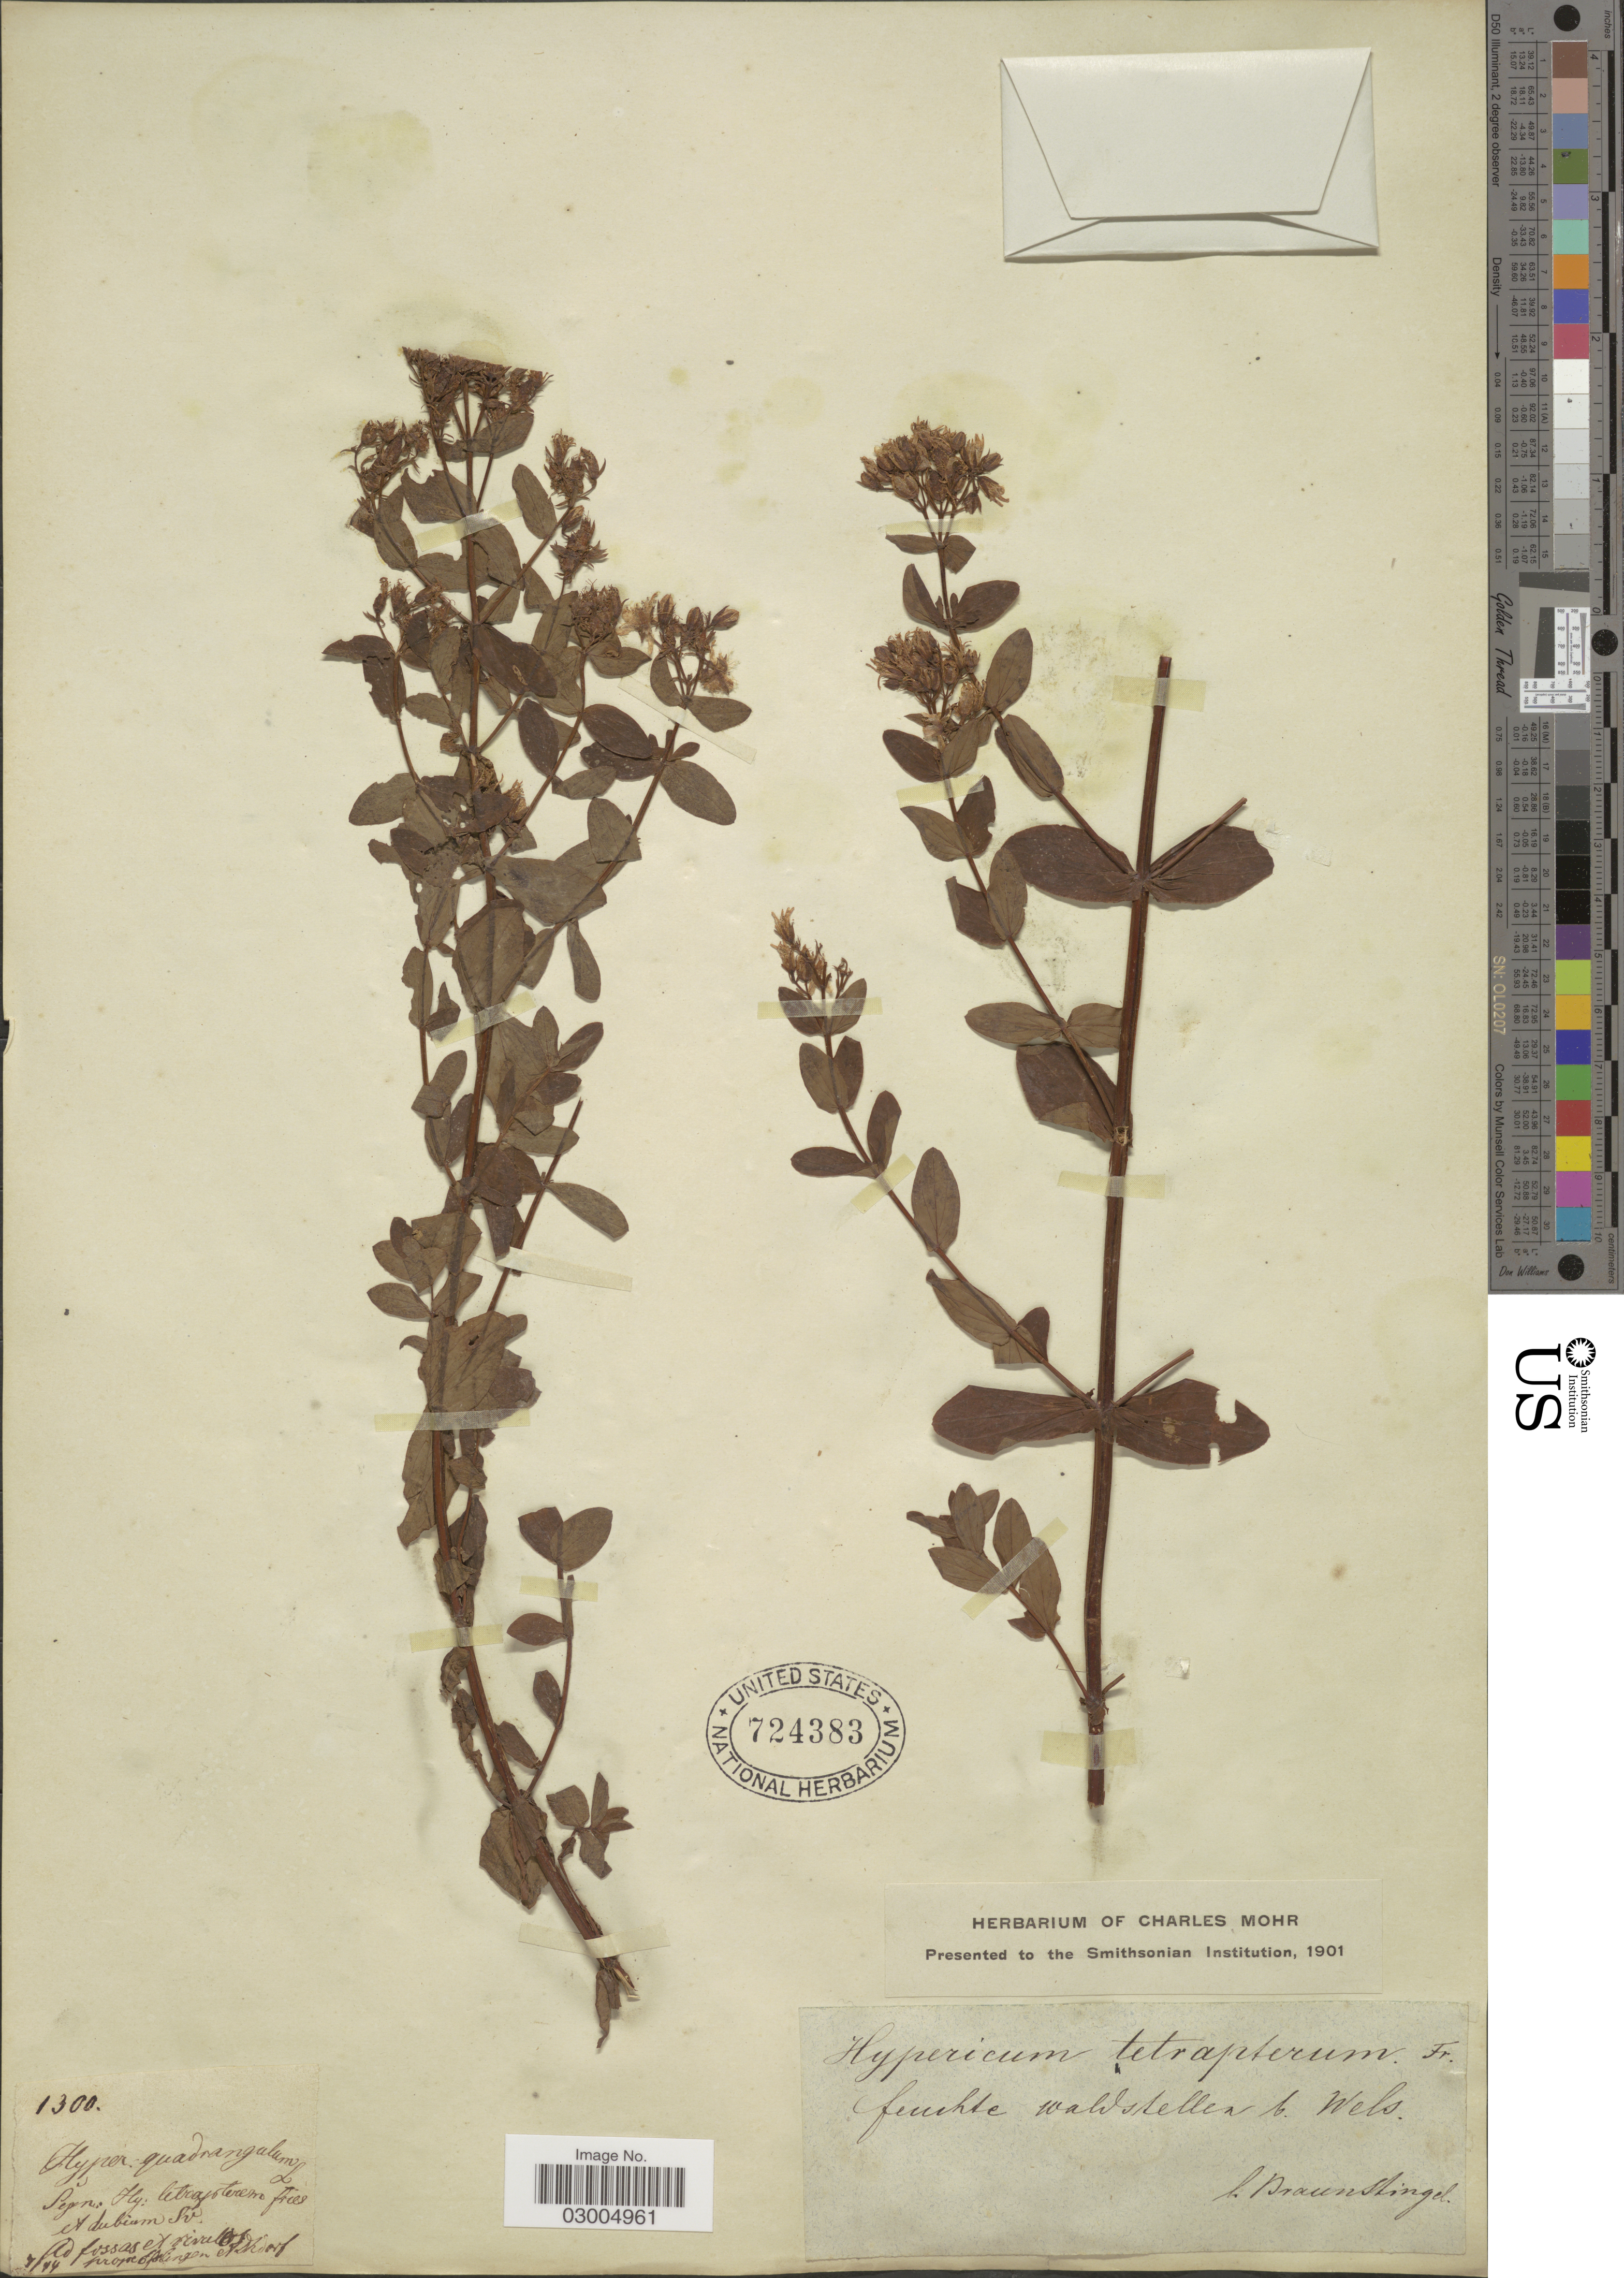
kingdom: Plantae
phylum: Tracheophyta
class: Magnoliopsida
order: Malpighiales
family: Hypericaceae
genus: Hypericum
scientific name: Hypericum tetrapterum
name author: Fr.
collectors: Braunstingel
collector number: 1300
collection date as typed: Transcribed d/m/y: /7/94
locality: Ad fossas et rivolos prope Eplingen [interpreted] et Dhdorf. [interpreted]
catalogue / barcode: US 724383